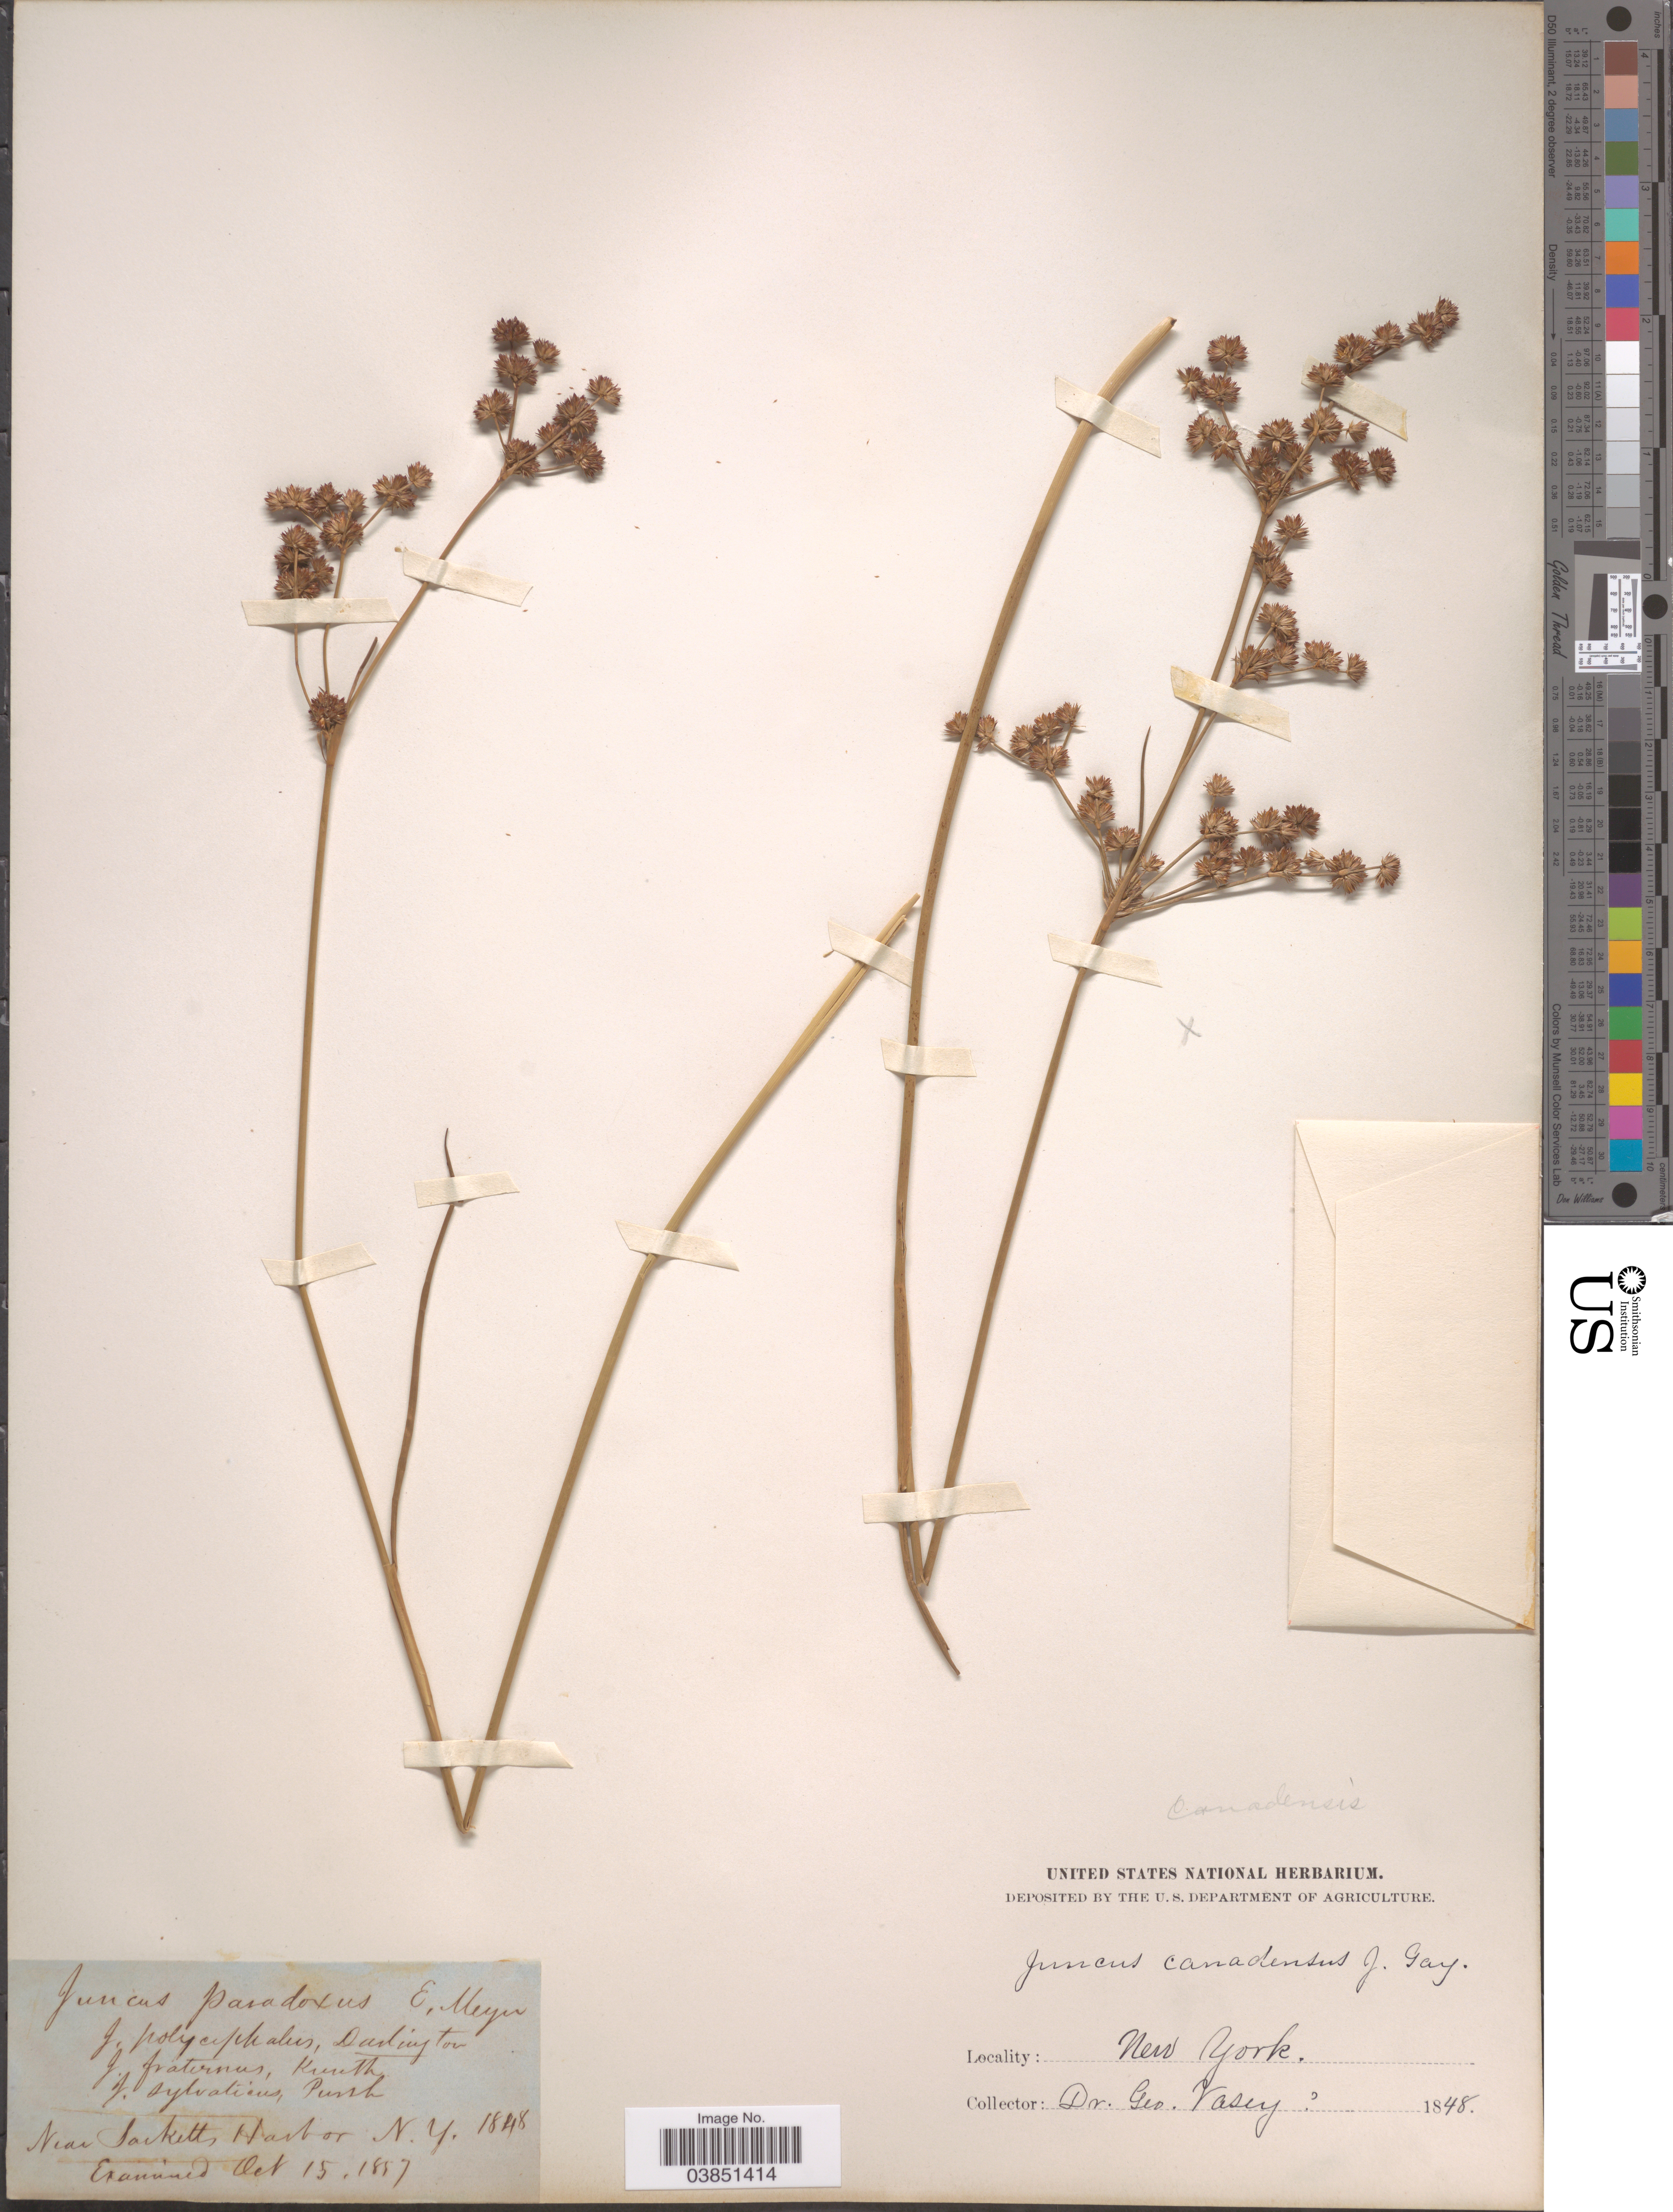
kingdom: Plantae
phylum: Tracheophyta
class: Liliopsida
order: Poales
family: Juncaceae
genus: Juncus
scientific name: Juncus canadensis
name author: J. Gay ex Laharpe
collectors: G. R. Vasey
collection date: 1848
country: United States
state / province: New York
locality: Near Sacketts Harbor.